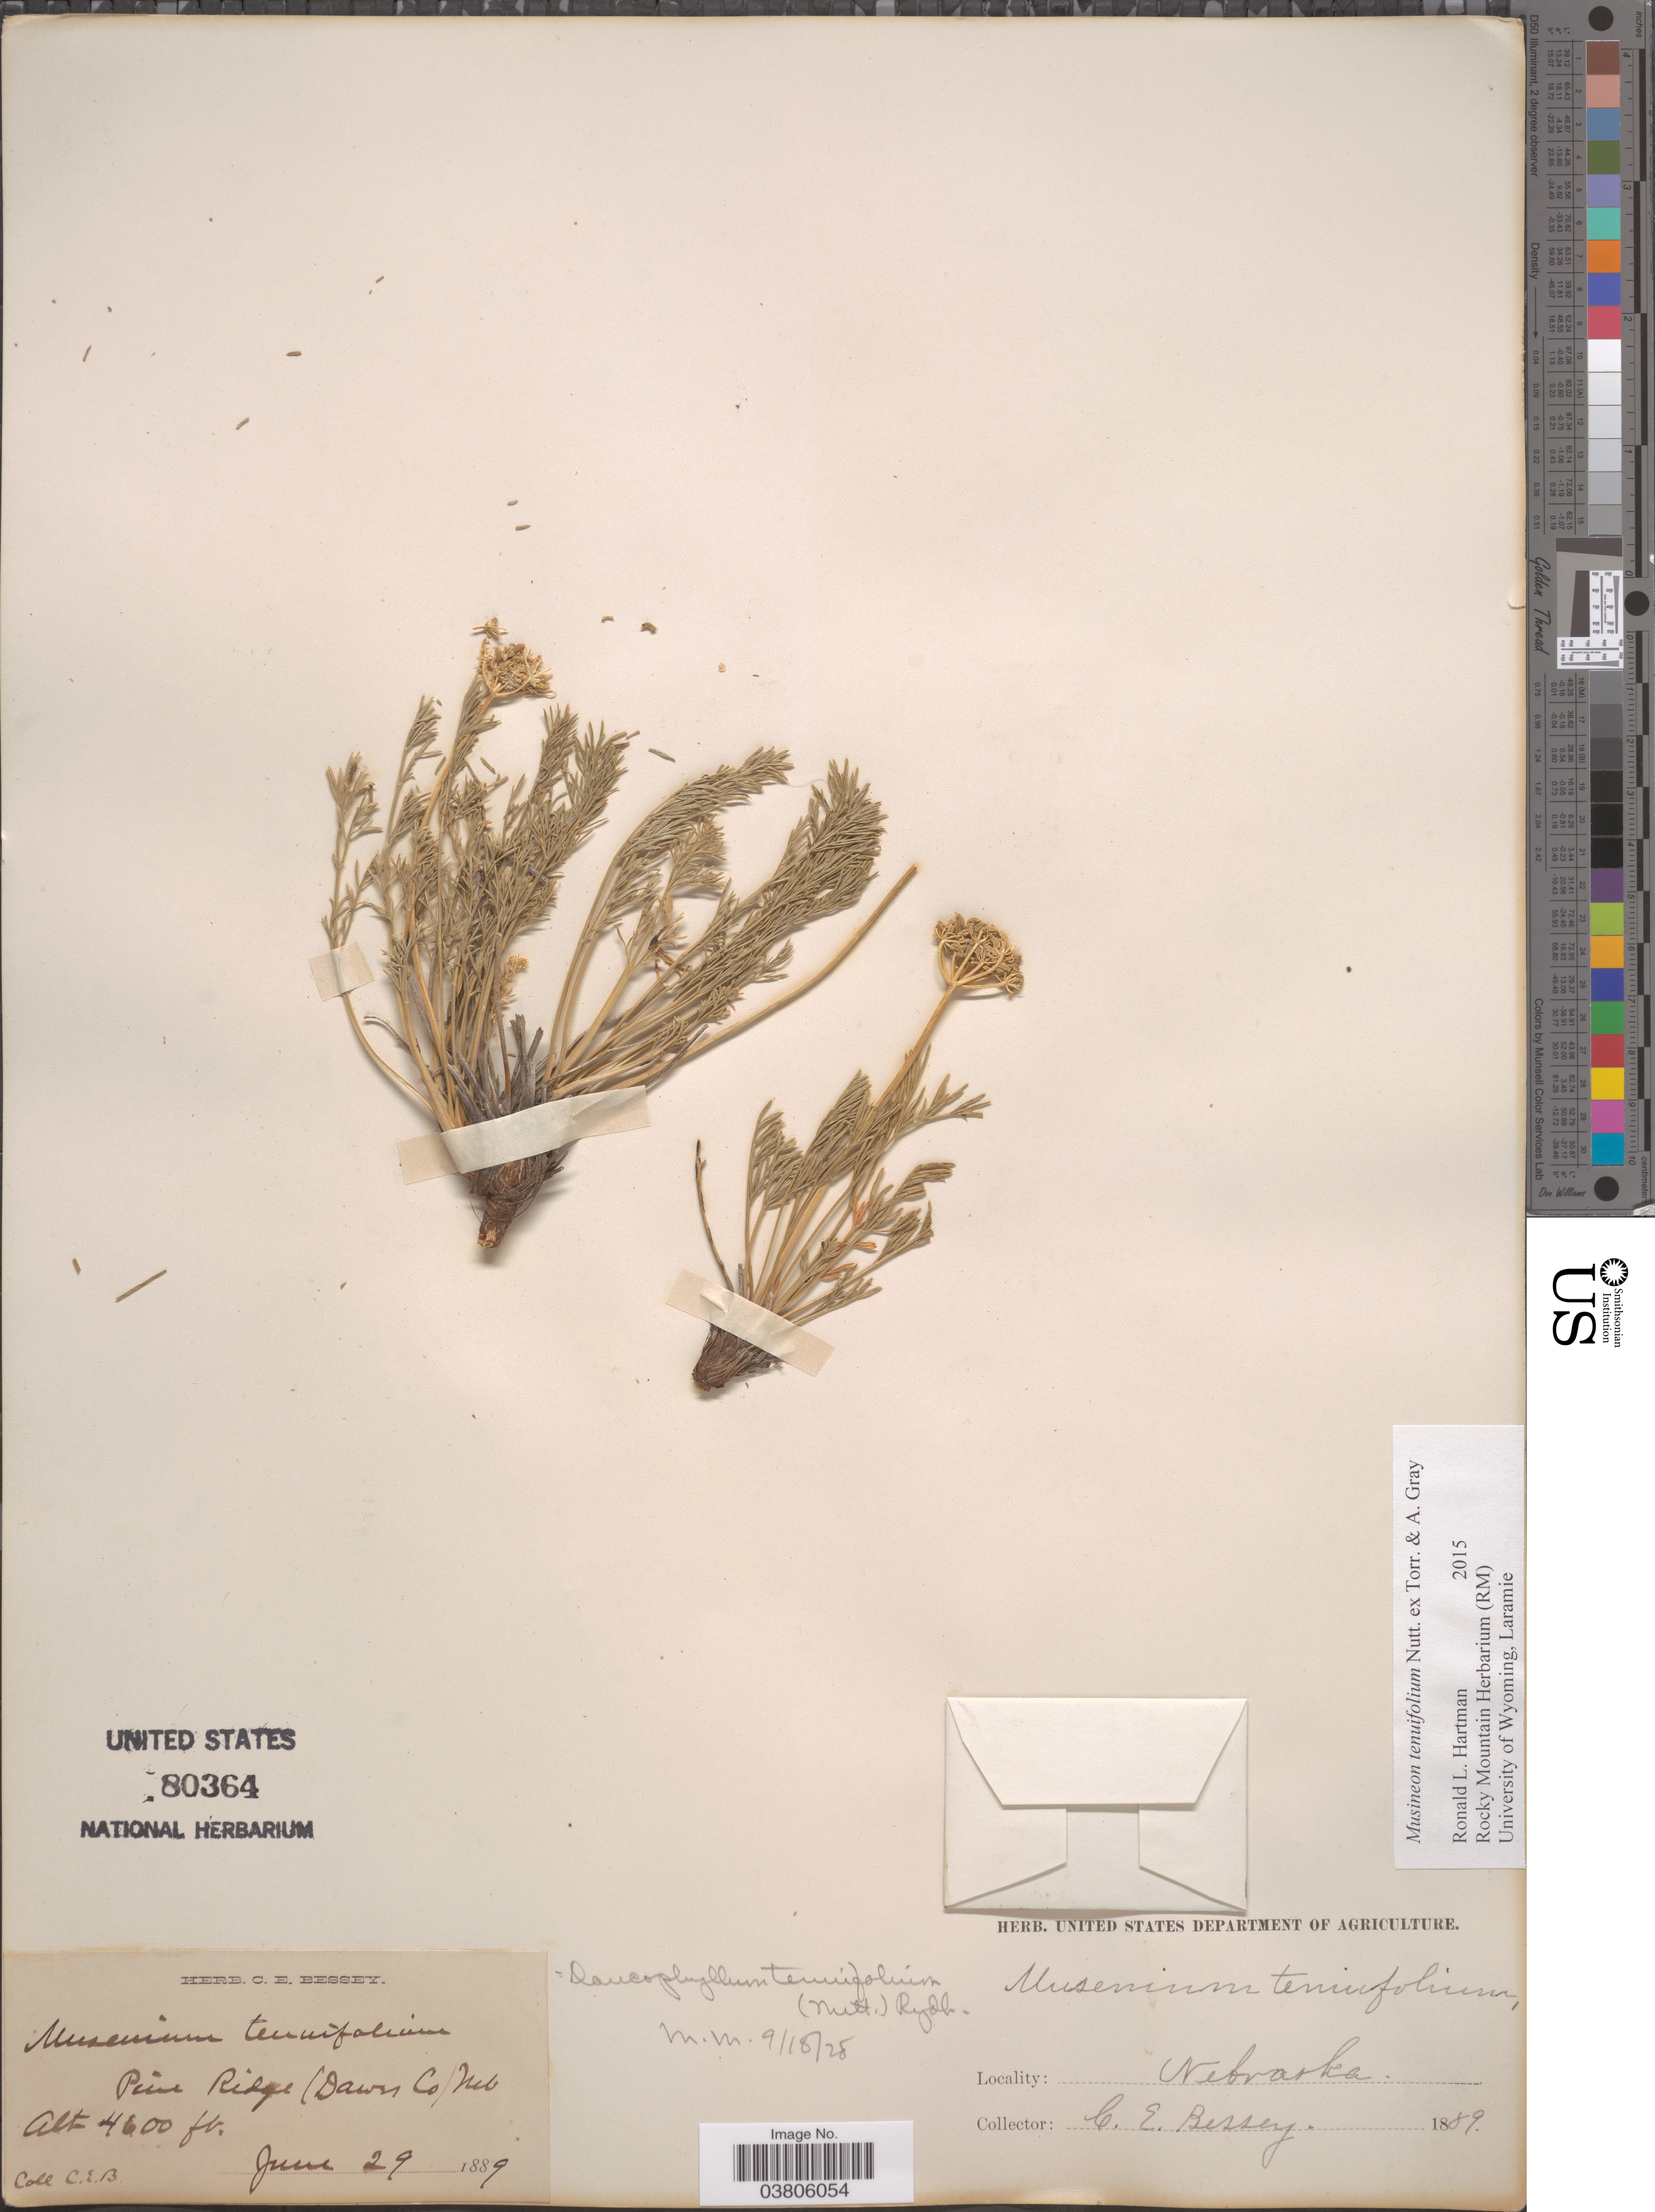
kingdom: Plantae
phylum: Tracheophyta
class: Magnoliopsida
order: Apiales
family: Apiaceae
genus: Musineon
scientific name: Musineon tenuifolium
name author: Nutt.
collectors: C. E. Bessey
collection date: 1889-06-29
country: United States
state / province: Nebraska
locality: Pine Ridge (Dawes Co).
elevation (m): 1402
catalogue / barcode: US 80364